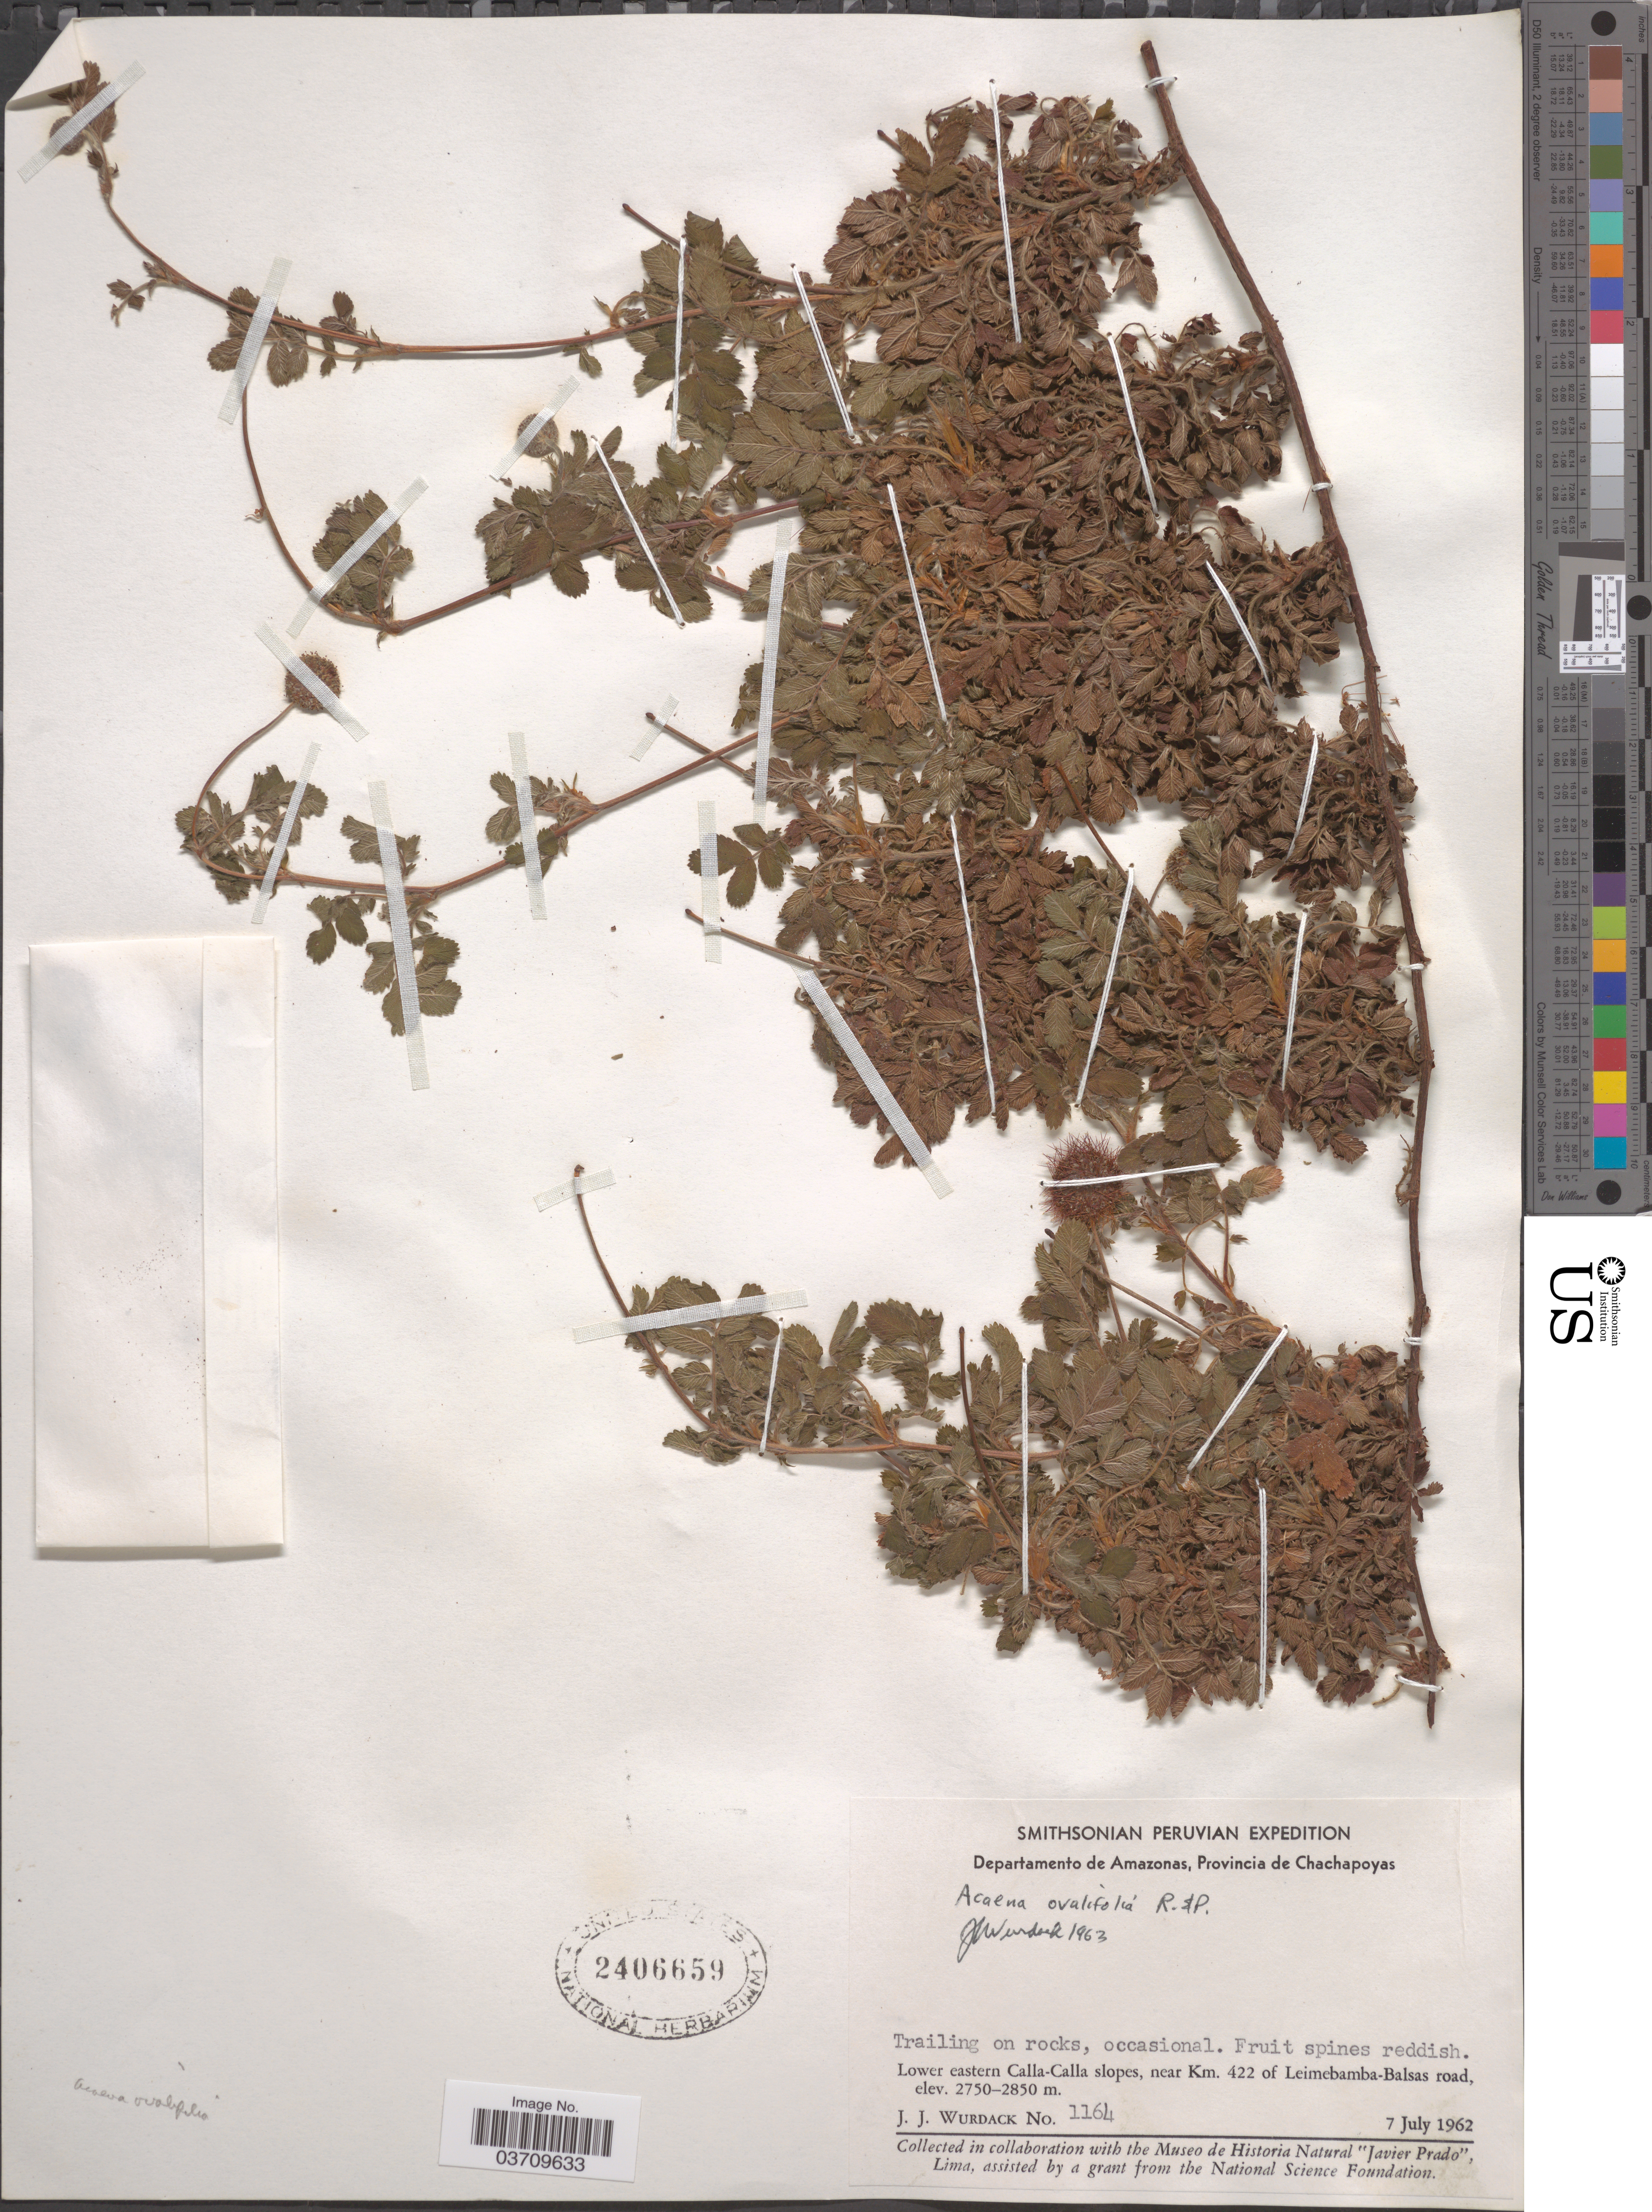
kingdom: Plantae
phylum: Tracheophyta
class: Magnoliopsida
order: Rosales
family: Rosaceae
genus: Acaena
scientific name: Acaena ovalifolia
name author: Ruiz & Pav.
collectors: J. J. Wurdack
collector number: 1164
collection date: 1962-07-07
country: Peru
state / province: Amazonas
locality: Departamento de Amazonas, Provincia de Chachapoyas. Lower eastern Calla-Calla slopes, near Km. 422 of Leimebamba-Balsas road.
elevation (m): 2750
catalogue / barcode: US 2406659